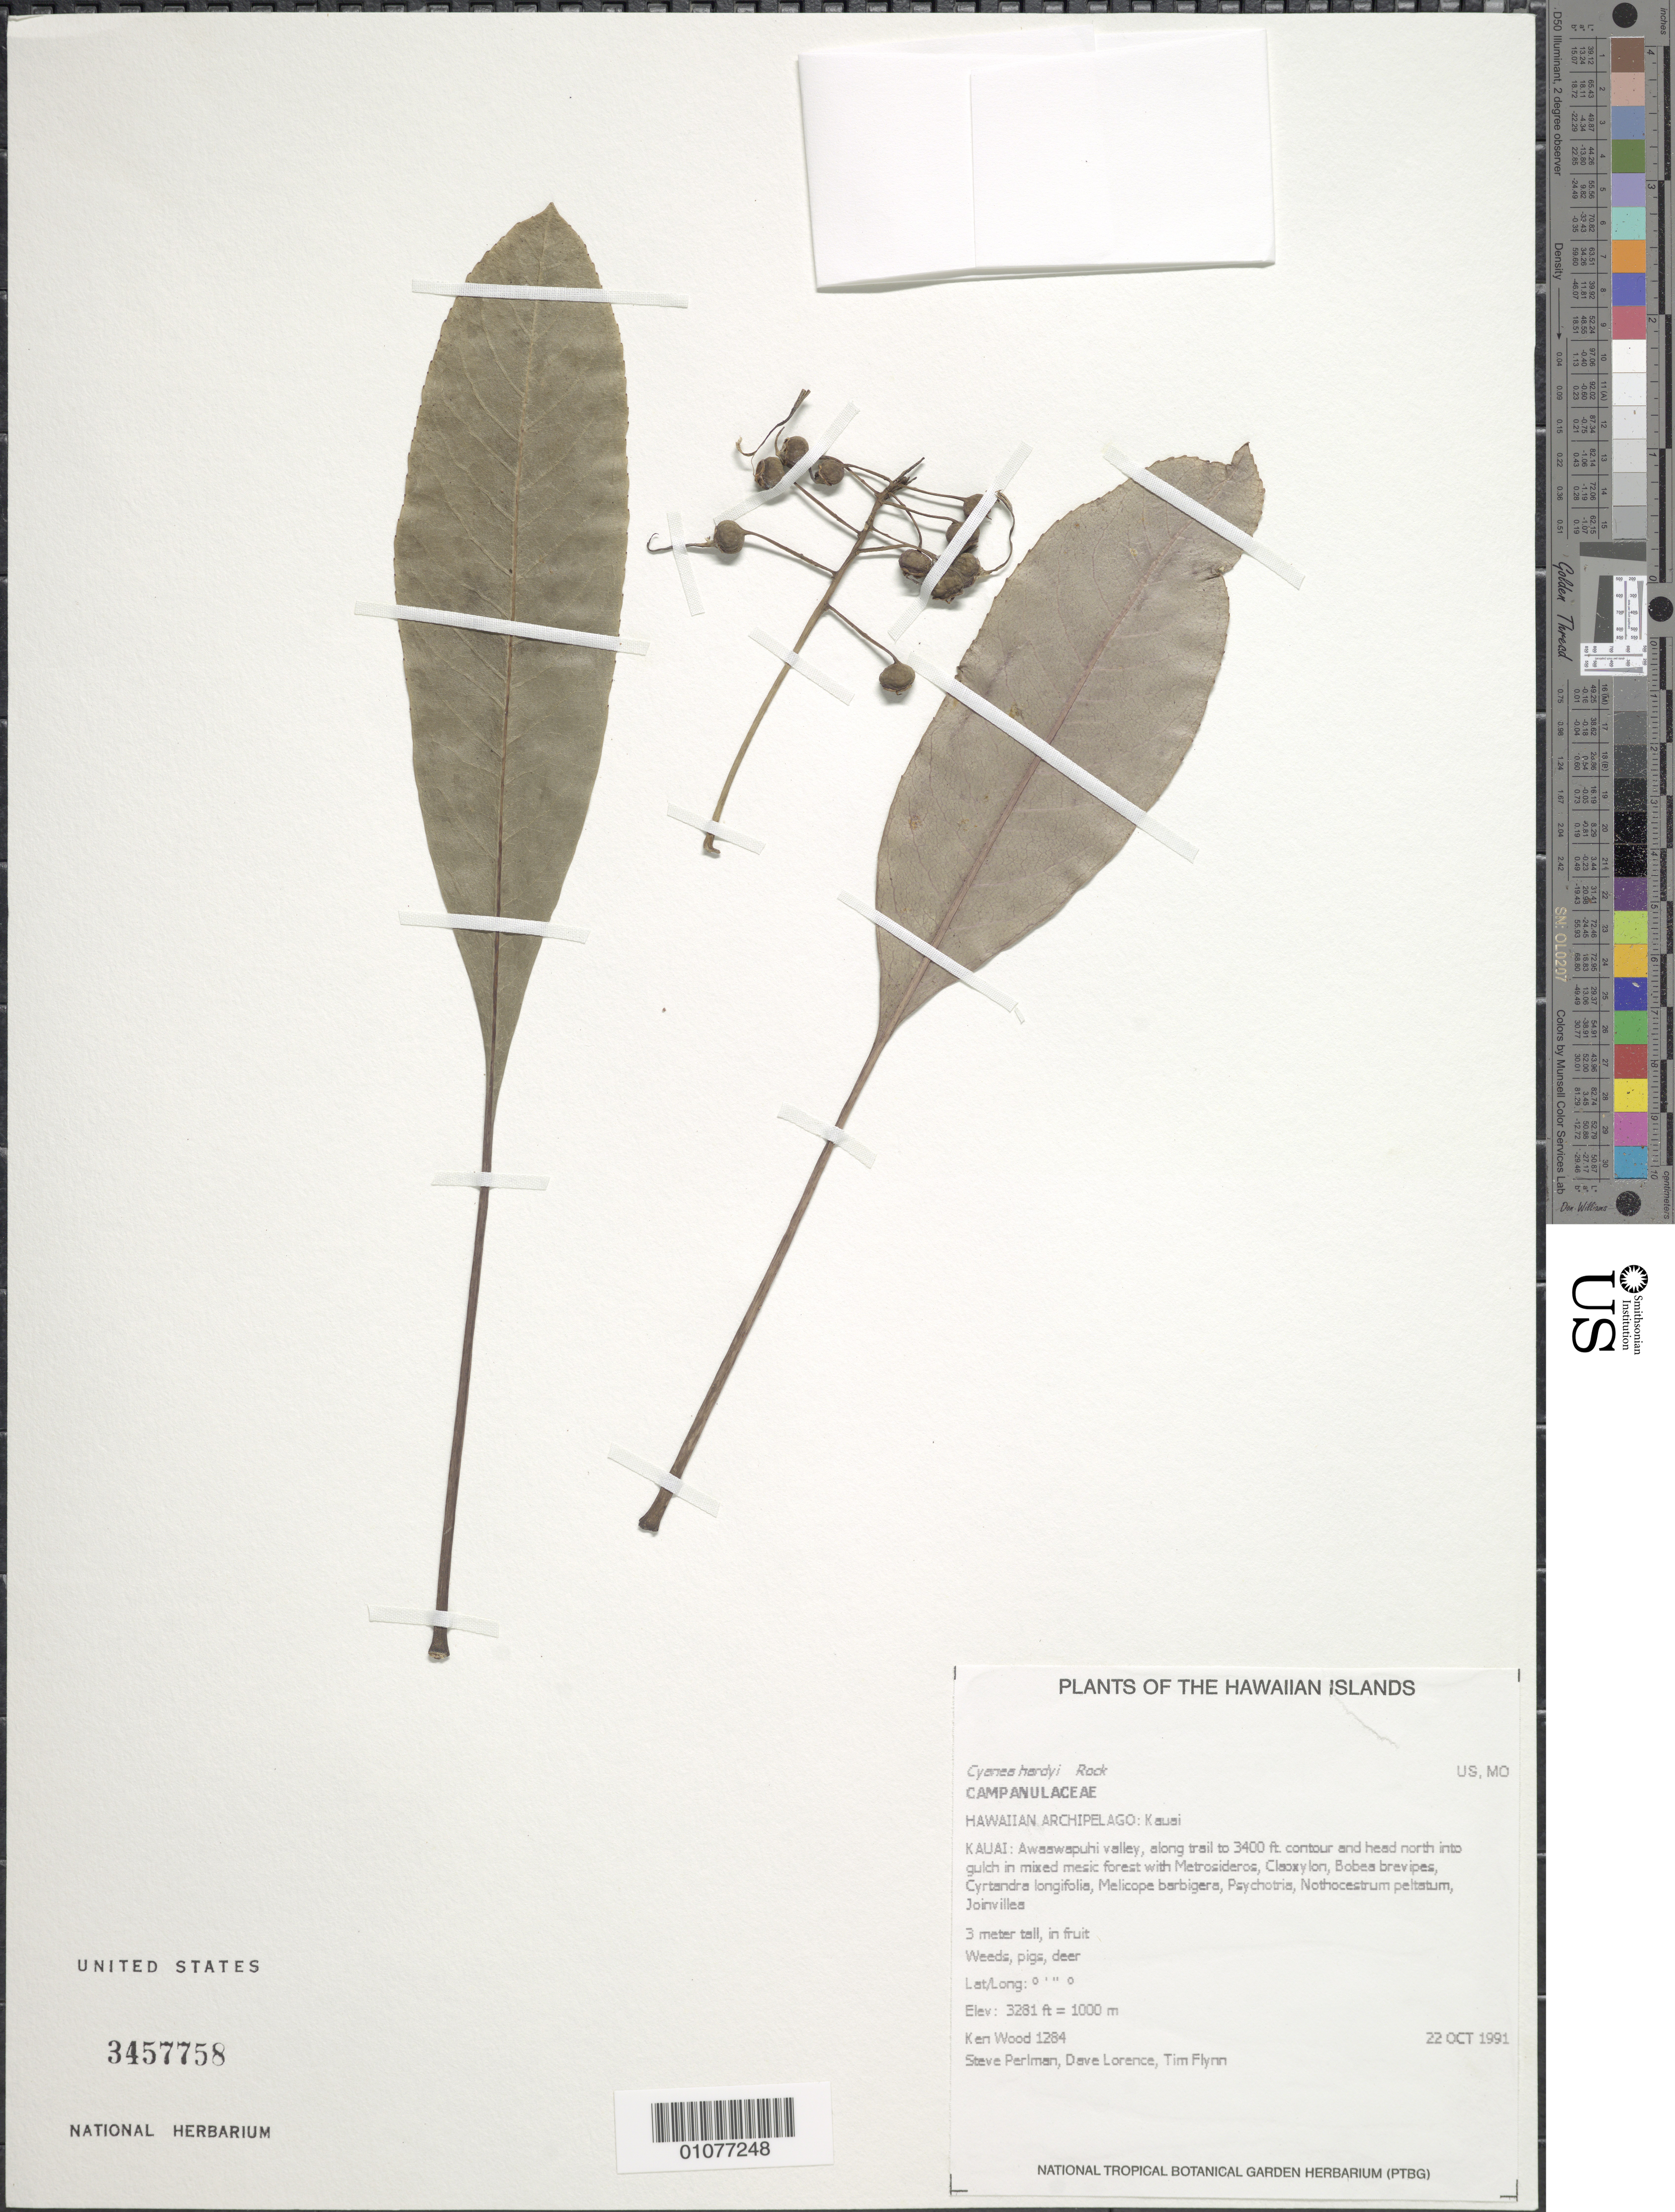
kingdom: Plantae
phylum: Tracheophyta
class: Magnoliopsida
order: Asterales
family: Campanulaceae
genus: Cyanea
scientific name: Cyanea hardyi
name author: Rock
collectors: K. R. Wood, S. P. Perlman, D. Lorence & T. W. Flynn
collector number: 1284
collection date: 1991-10-22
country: United States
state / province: Hawaii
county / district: Kauai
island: Kaua'i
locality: Awaawapuhi valley, along trail to 3400 ft. contour and N into gulch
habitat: mixed mesic forest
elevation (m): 1000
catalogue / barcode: US 3457758